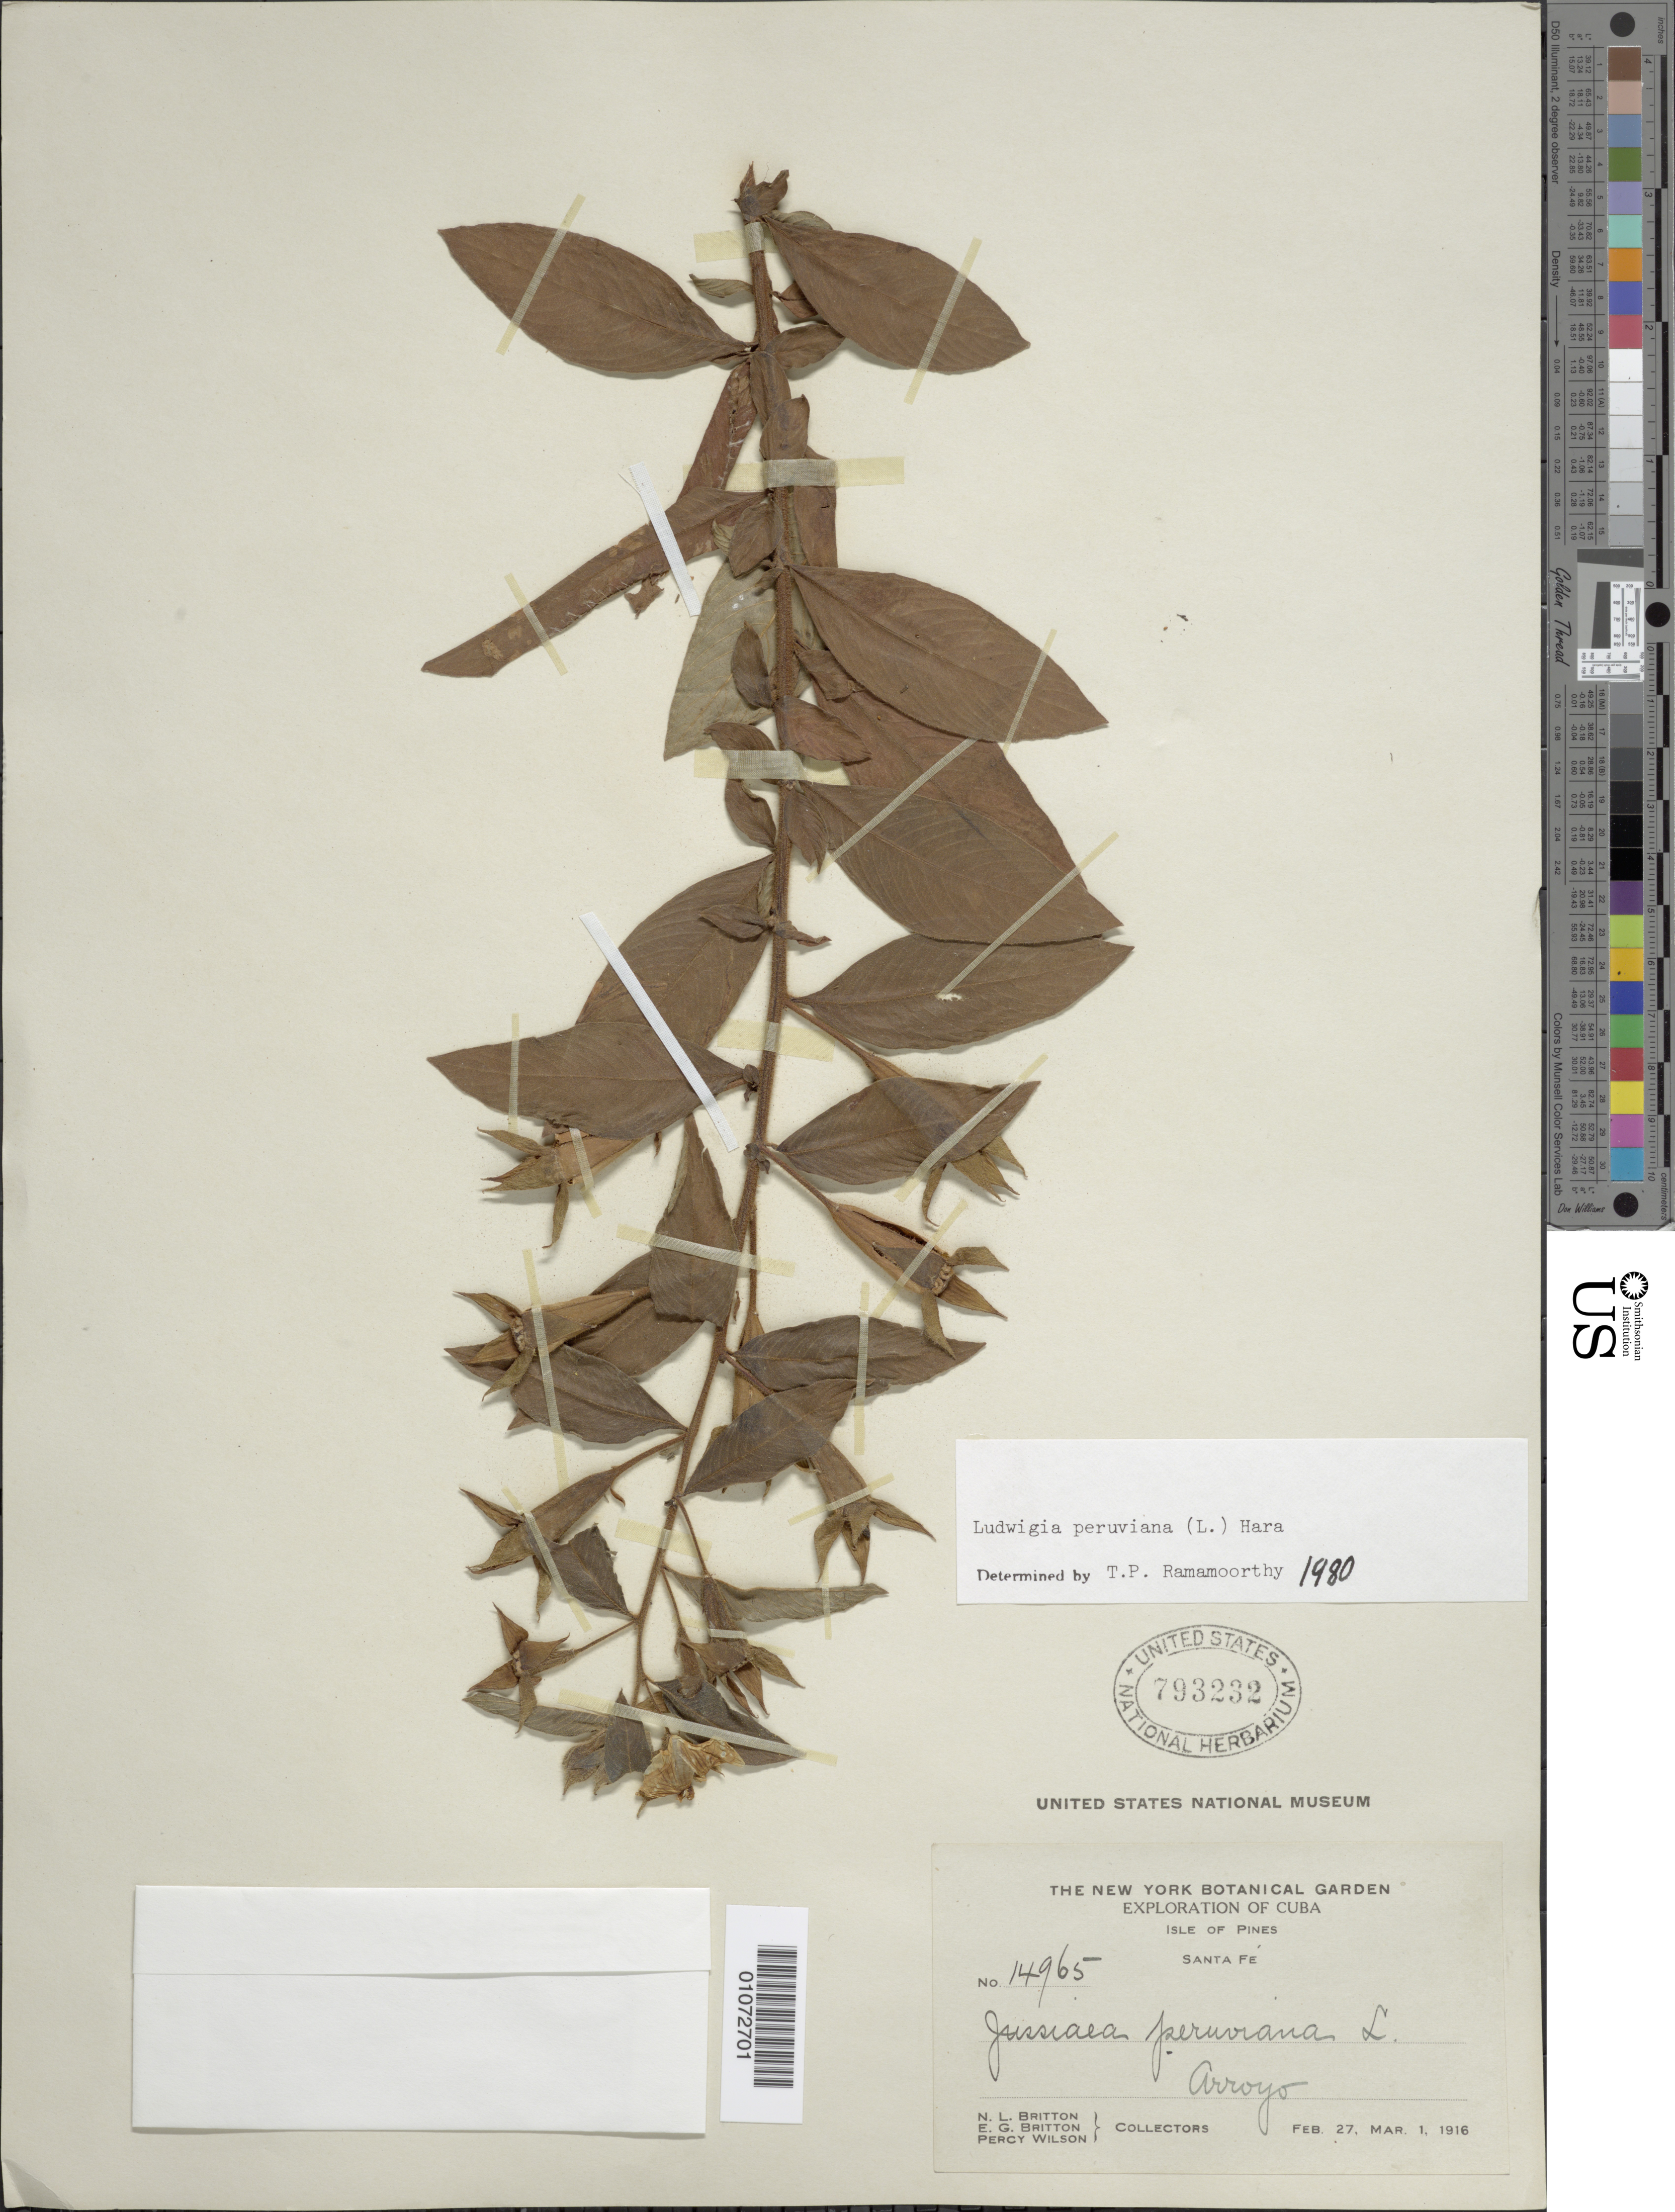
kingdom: Plantae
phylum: Tracheophyta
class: Magnoliopsida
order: Myrtales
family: Onagraceae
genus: Ludwigia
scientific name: Ludwigia peruviana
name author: (L.) H. Hara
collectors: N. Britton, E. G. Britton & P. Wilson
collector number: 14965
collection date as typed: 27 Feb 1916 and 01 Mar 1916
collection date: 1916-02-27,1916-03-01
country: Cuba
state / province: Isla de La Juventud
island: Isla de la Juventud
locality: Isle of Pines, Santa Fe, arroyo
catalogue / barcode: US 793232